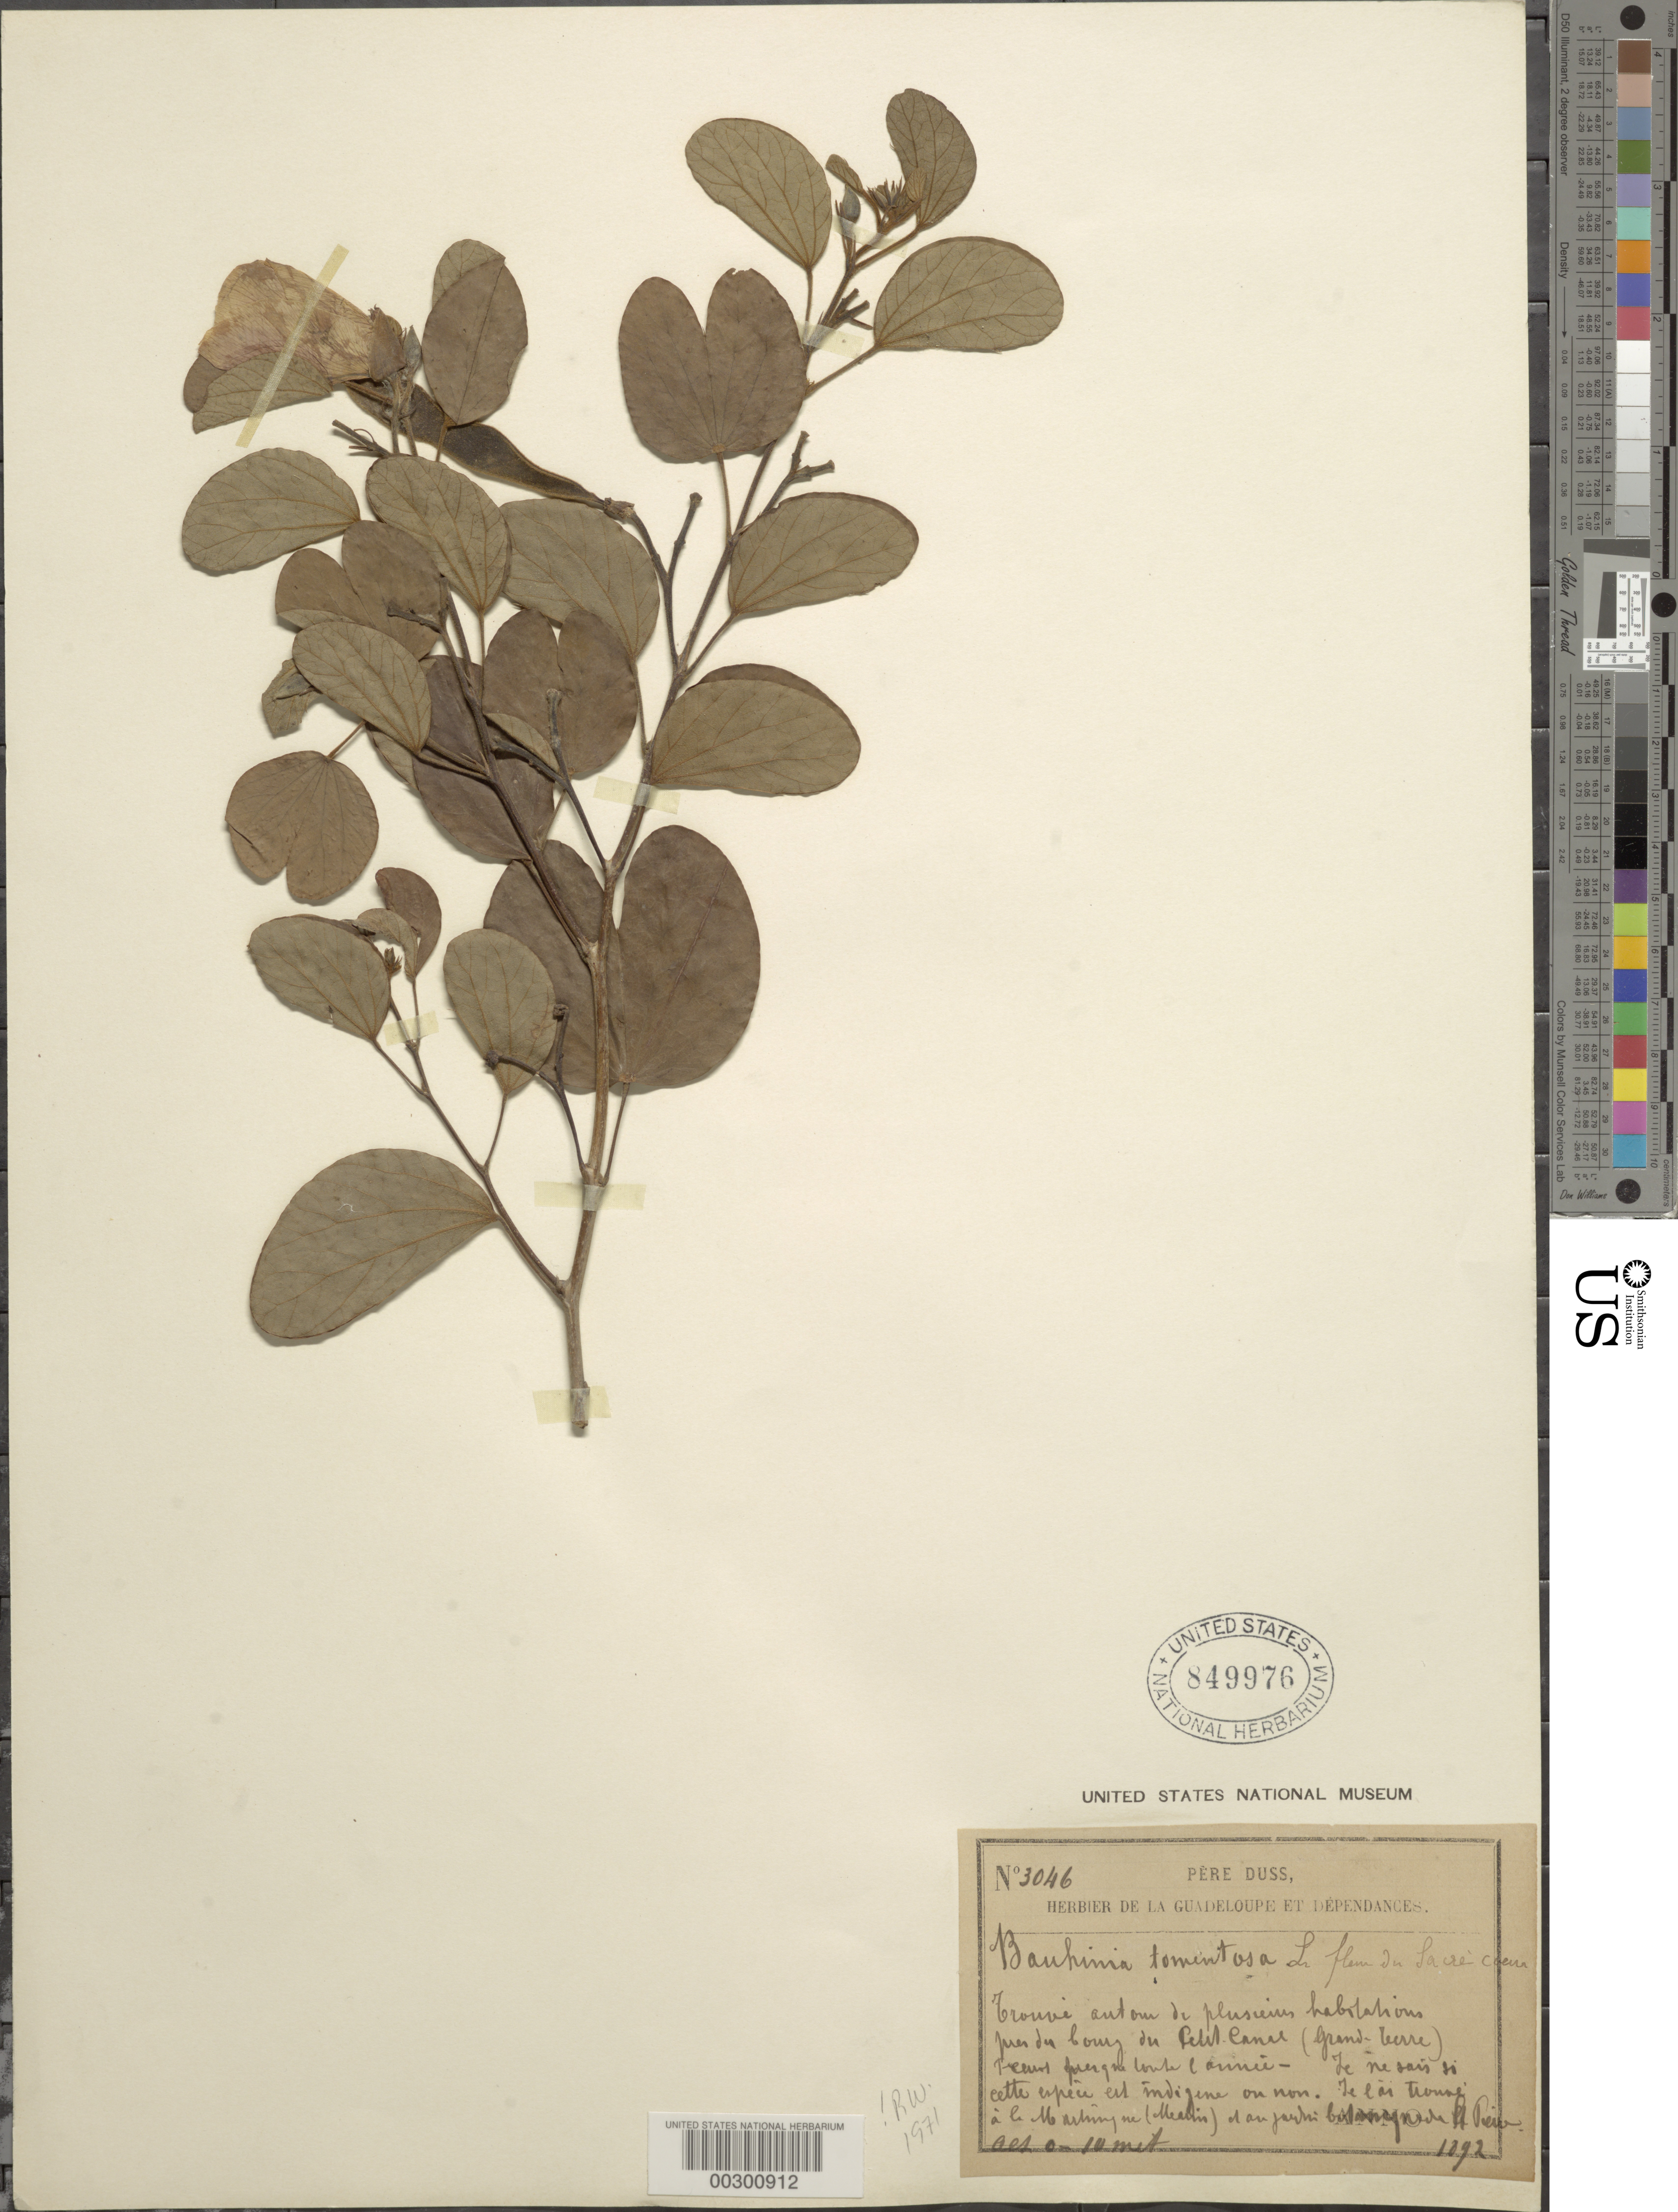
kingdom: Plantae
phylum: Tracheophyta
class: Magnoliopsida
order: Fabales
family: Fabaceae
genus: Bauhinia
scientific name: Bauhinia tomentosa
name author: L.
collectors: Père Duss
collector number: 3046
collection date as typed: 1892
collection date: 1892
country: Guadeloupe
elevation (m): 0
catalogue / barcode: US 849976